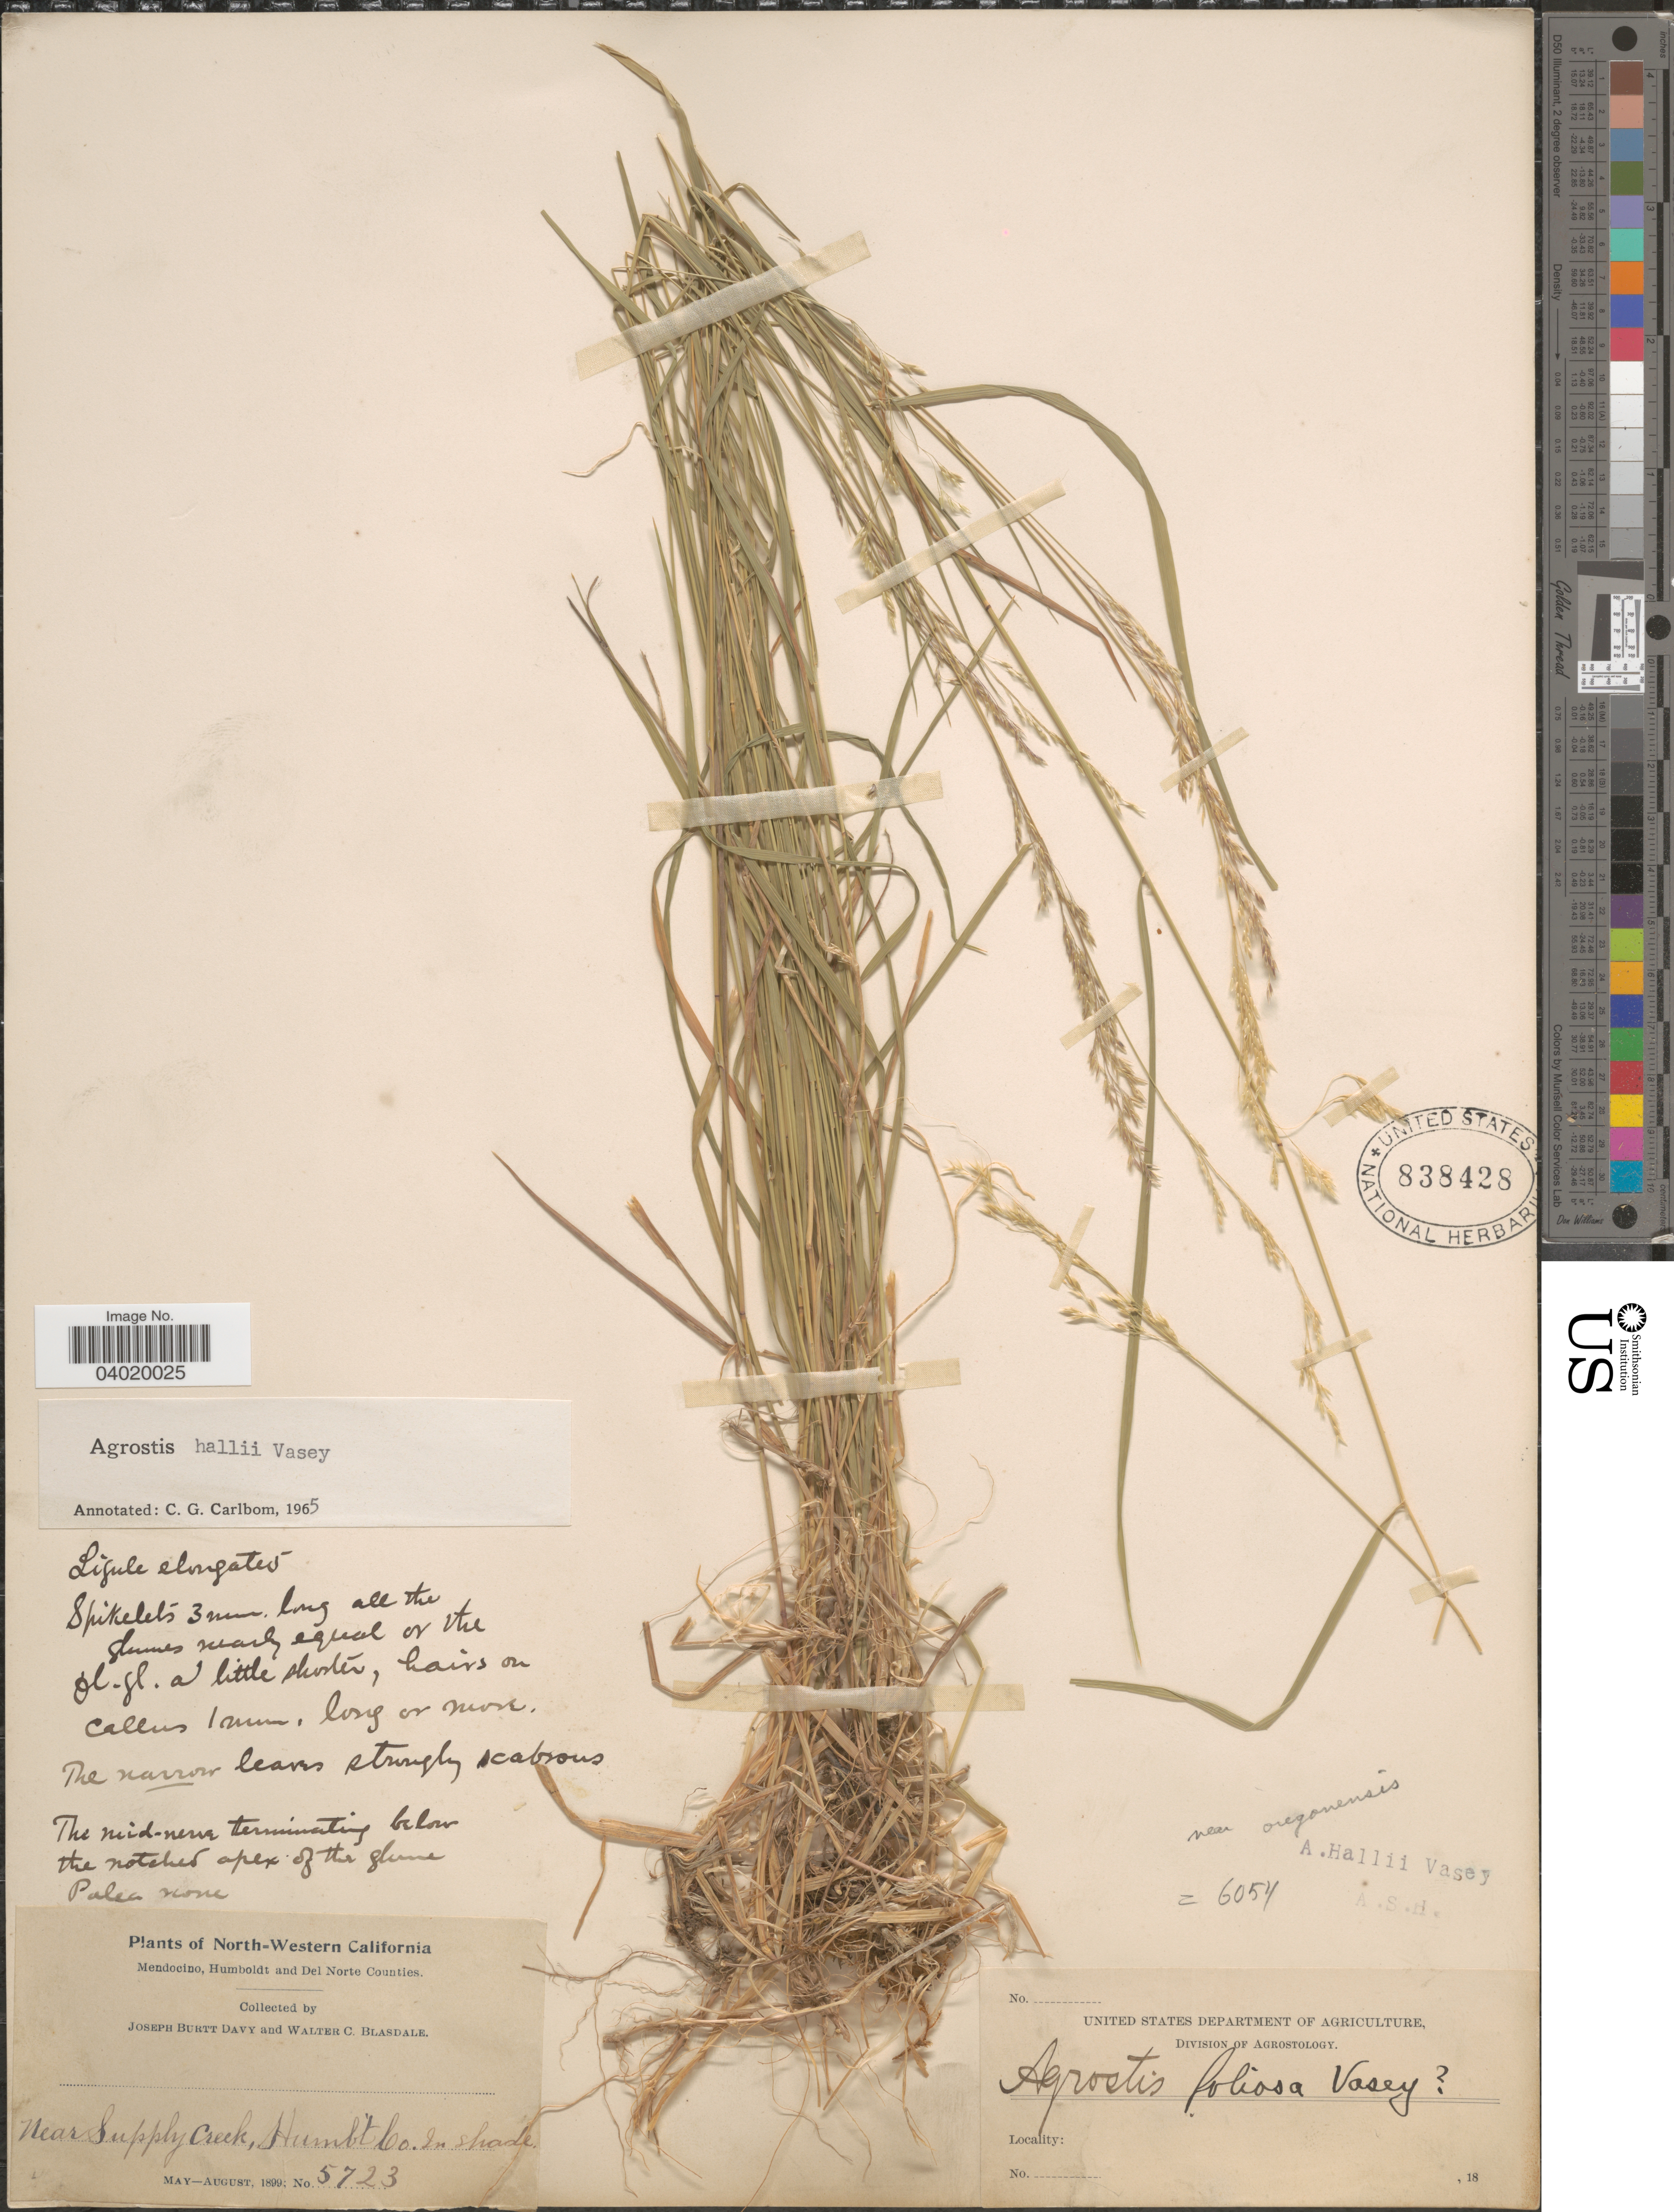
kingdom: Plantae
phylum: Tracheophyta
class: Liliopsida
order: Poales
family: Poaceae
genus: Agrostis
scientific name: Agrostis hallii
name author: Vasey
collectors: J. Burtt Davy & W. Blasdale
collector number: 5723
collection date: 1899-05/1899-08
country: United States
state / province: California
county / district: Humboldt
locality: North-Western California. Near Supply Creek, Humbt Co. In shade.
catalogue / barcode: US 838428